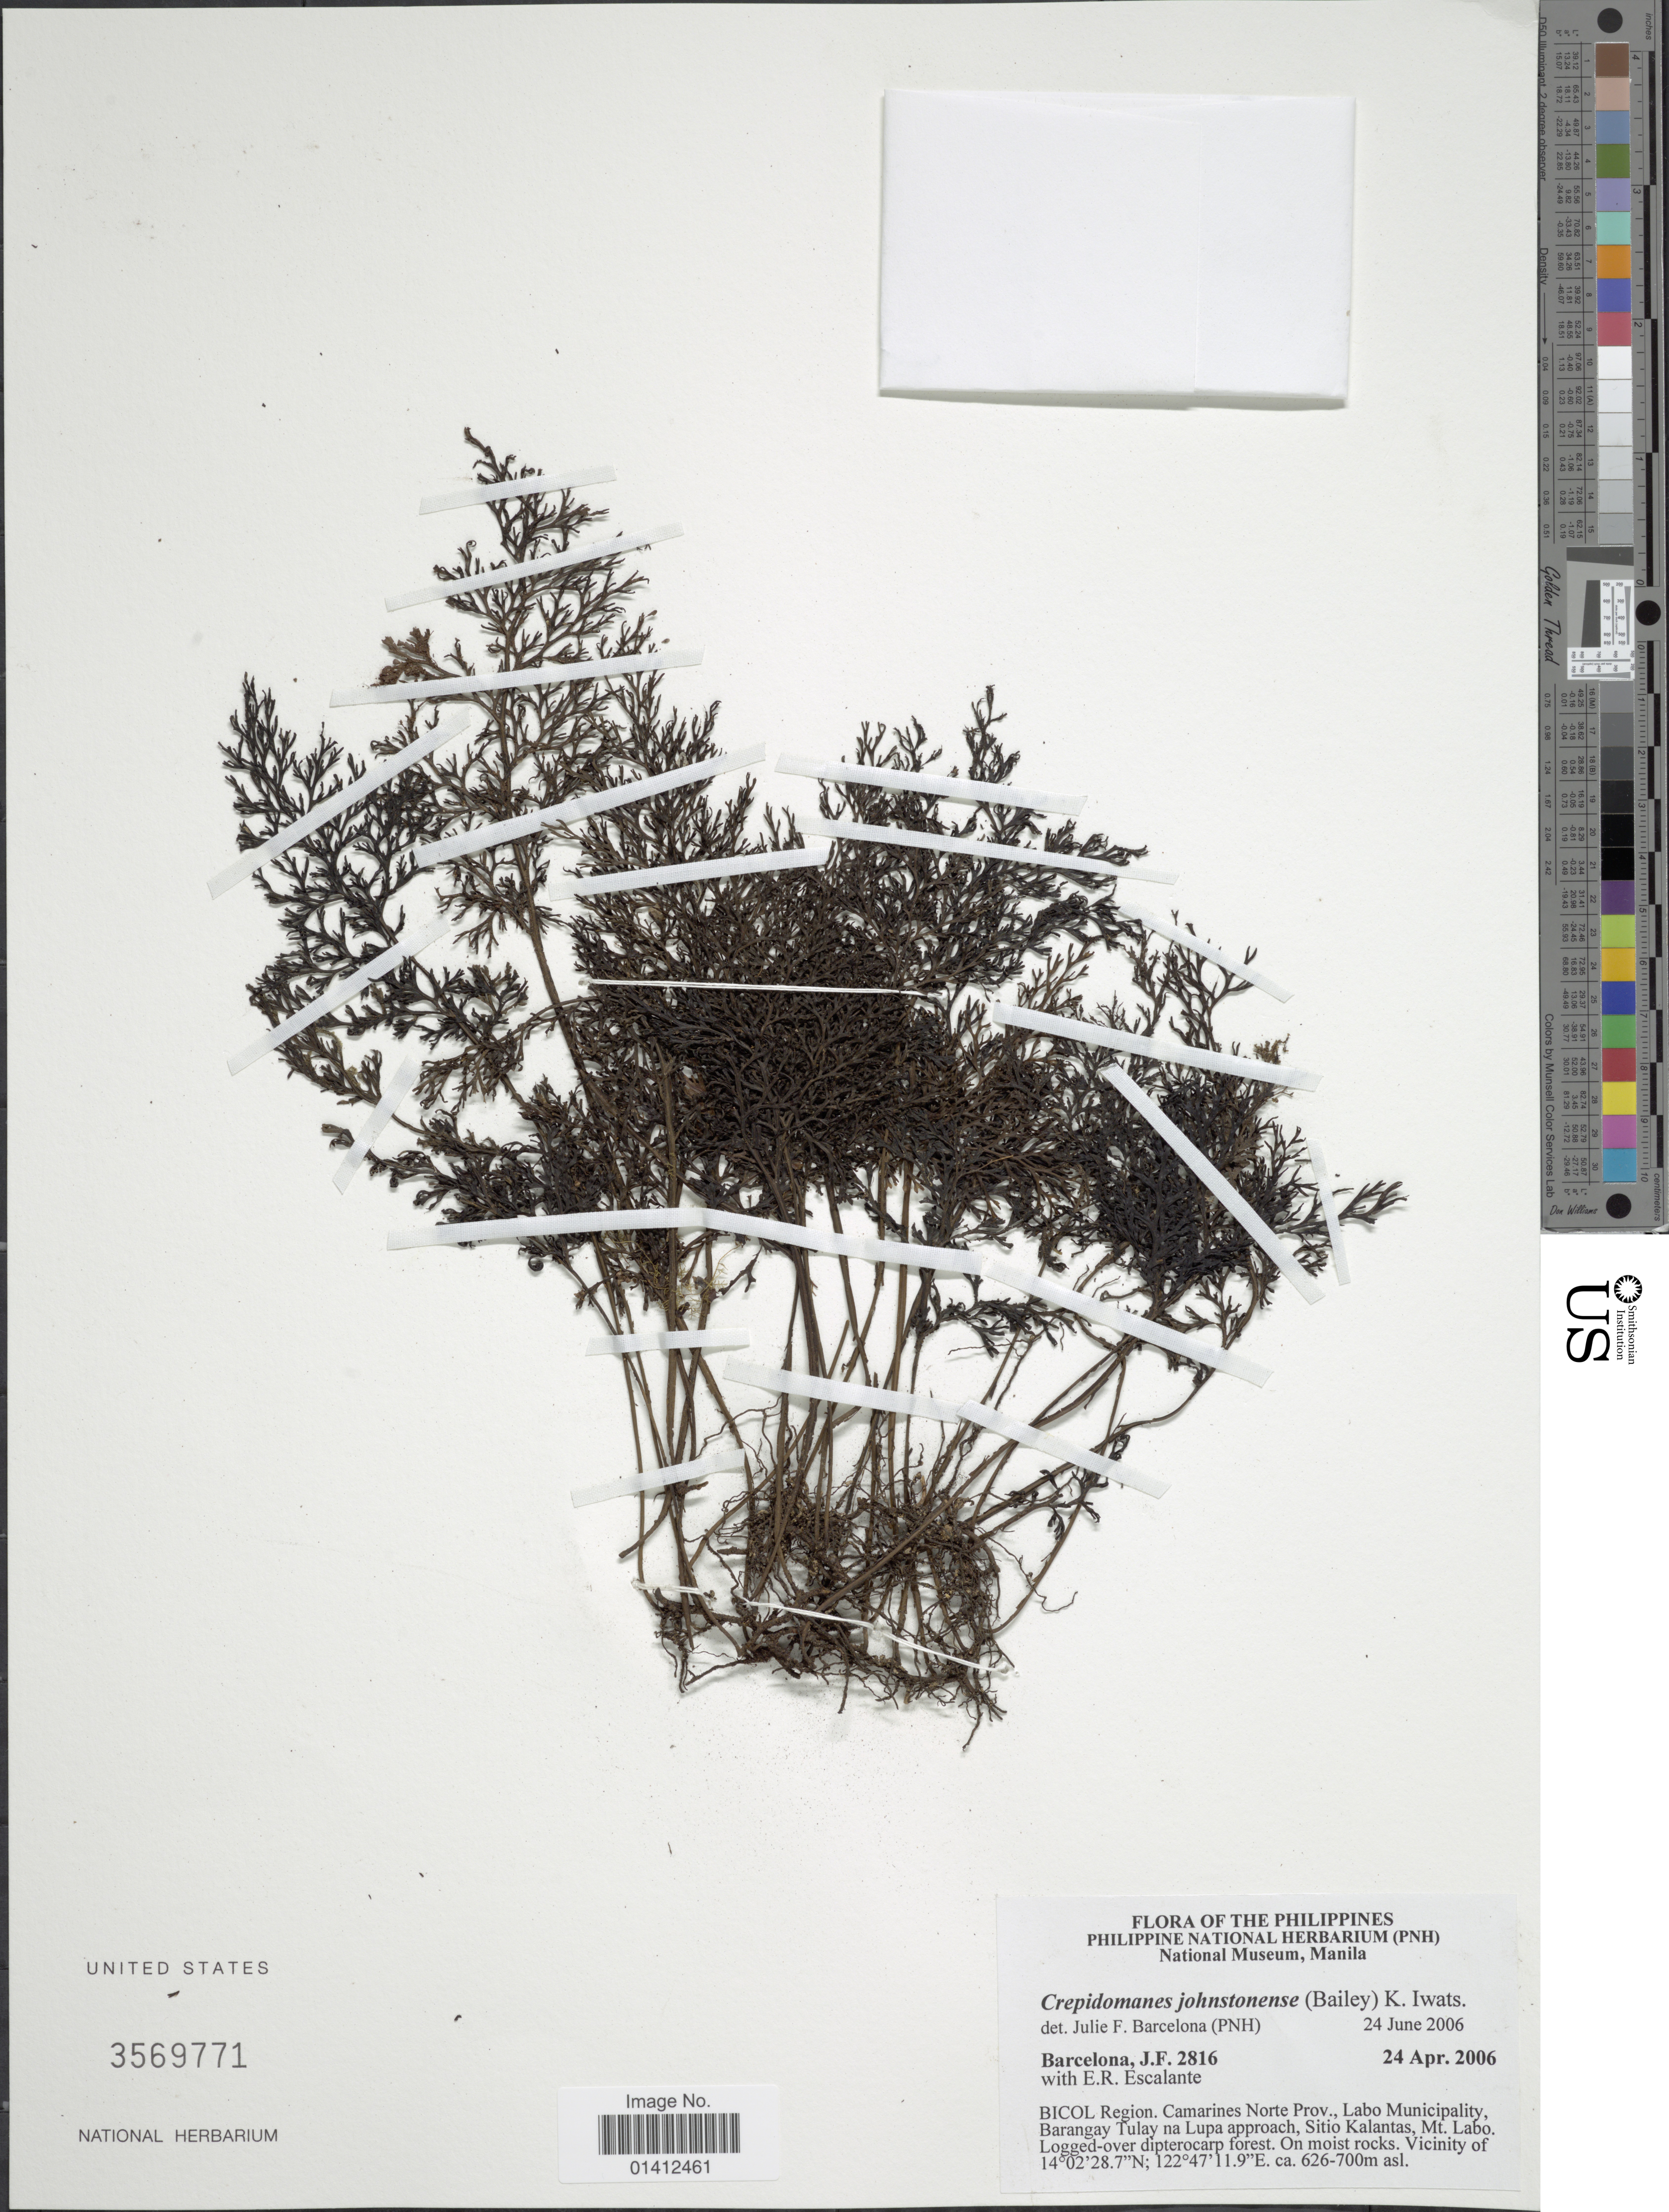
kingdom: Plantae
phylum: Tracheophyta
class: Polypodiopsida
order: Hymenophyllales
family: Hymenophyllaceae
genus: Vandenboschia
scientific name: Vandenboschia johnstonensis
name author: (Bailey) Copel.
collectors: J. F. Barcelona & E. Escalante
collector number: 2816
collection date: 2006-04-24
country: Philippines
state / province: Bicol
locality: Region Camarines Norte Prov., Labo Municipality, Barangay Tulay na Lupa approach, Sitio kalantas, Mt Labo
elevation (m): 626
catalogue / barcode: US 3569771